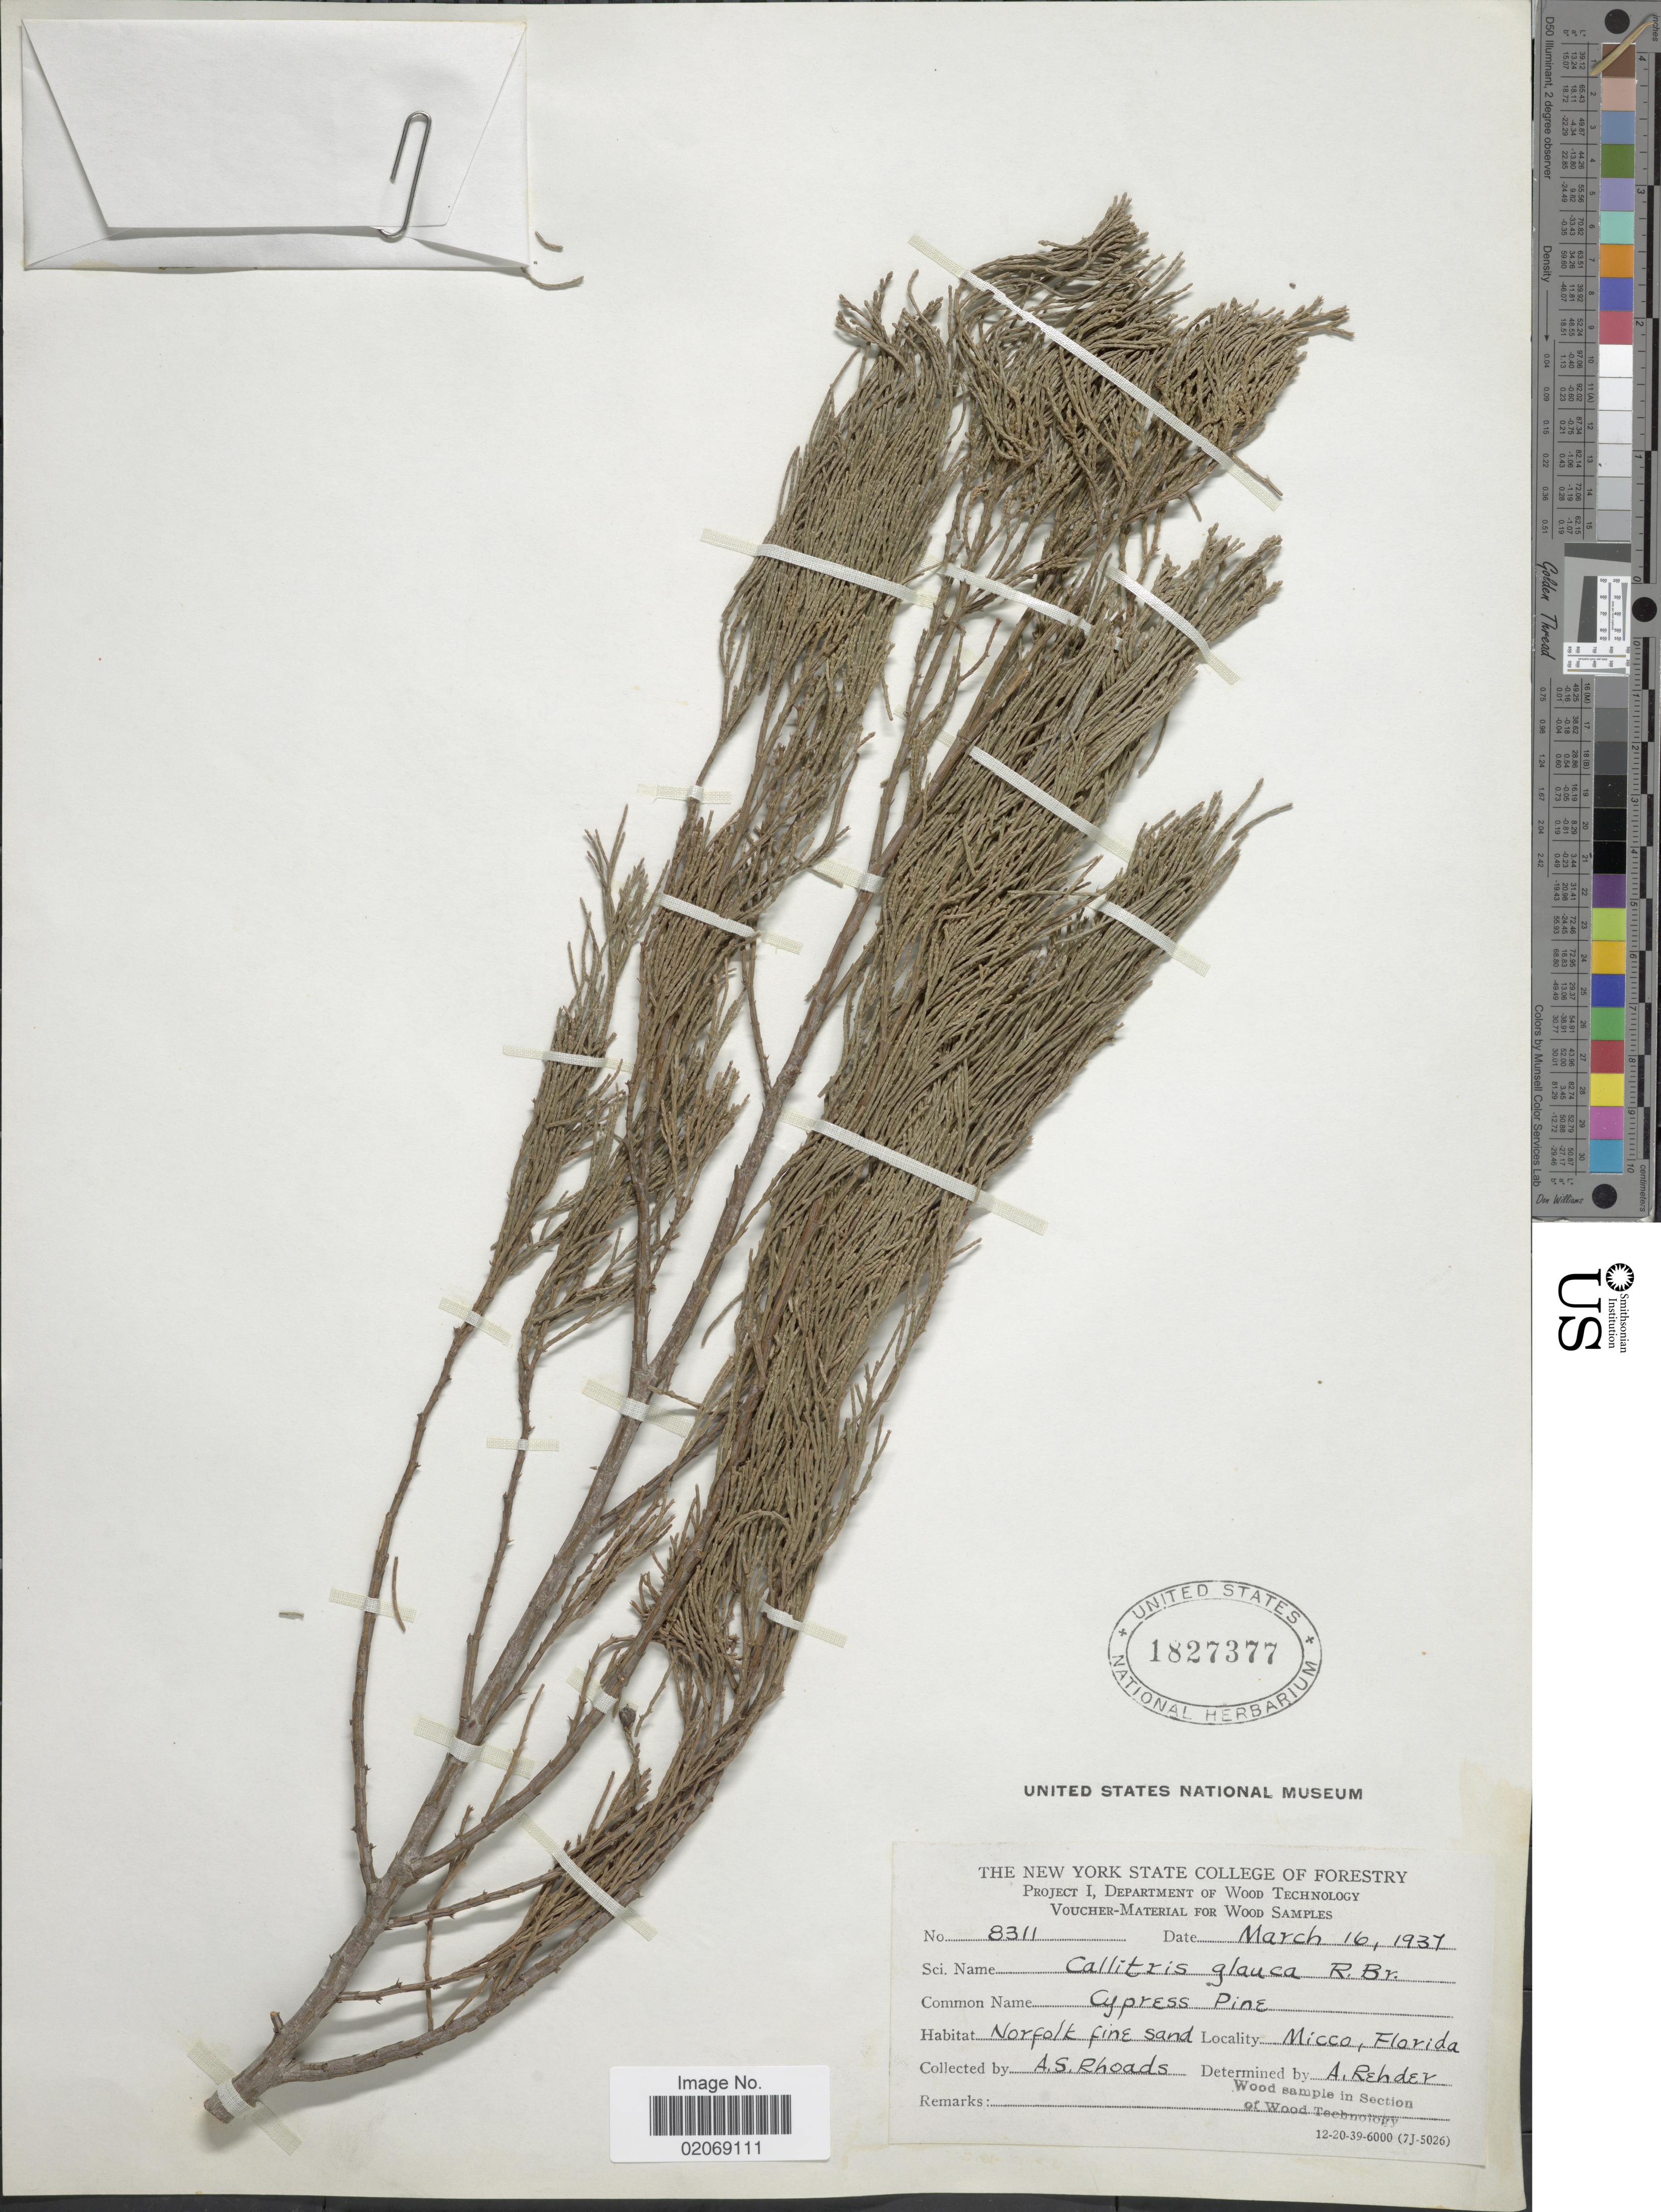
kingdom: Plantae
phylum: Tracheophyta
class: Pinopsida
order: Pinales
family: Cupressaceae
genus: Callitris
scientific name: Callitris columellaris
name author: F. Muell.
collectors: A. Rhoads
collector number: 8311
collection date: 1937-03-16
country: United States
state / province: Florida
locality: Norfolk fine sand, Micco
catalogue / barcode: US 1827377